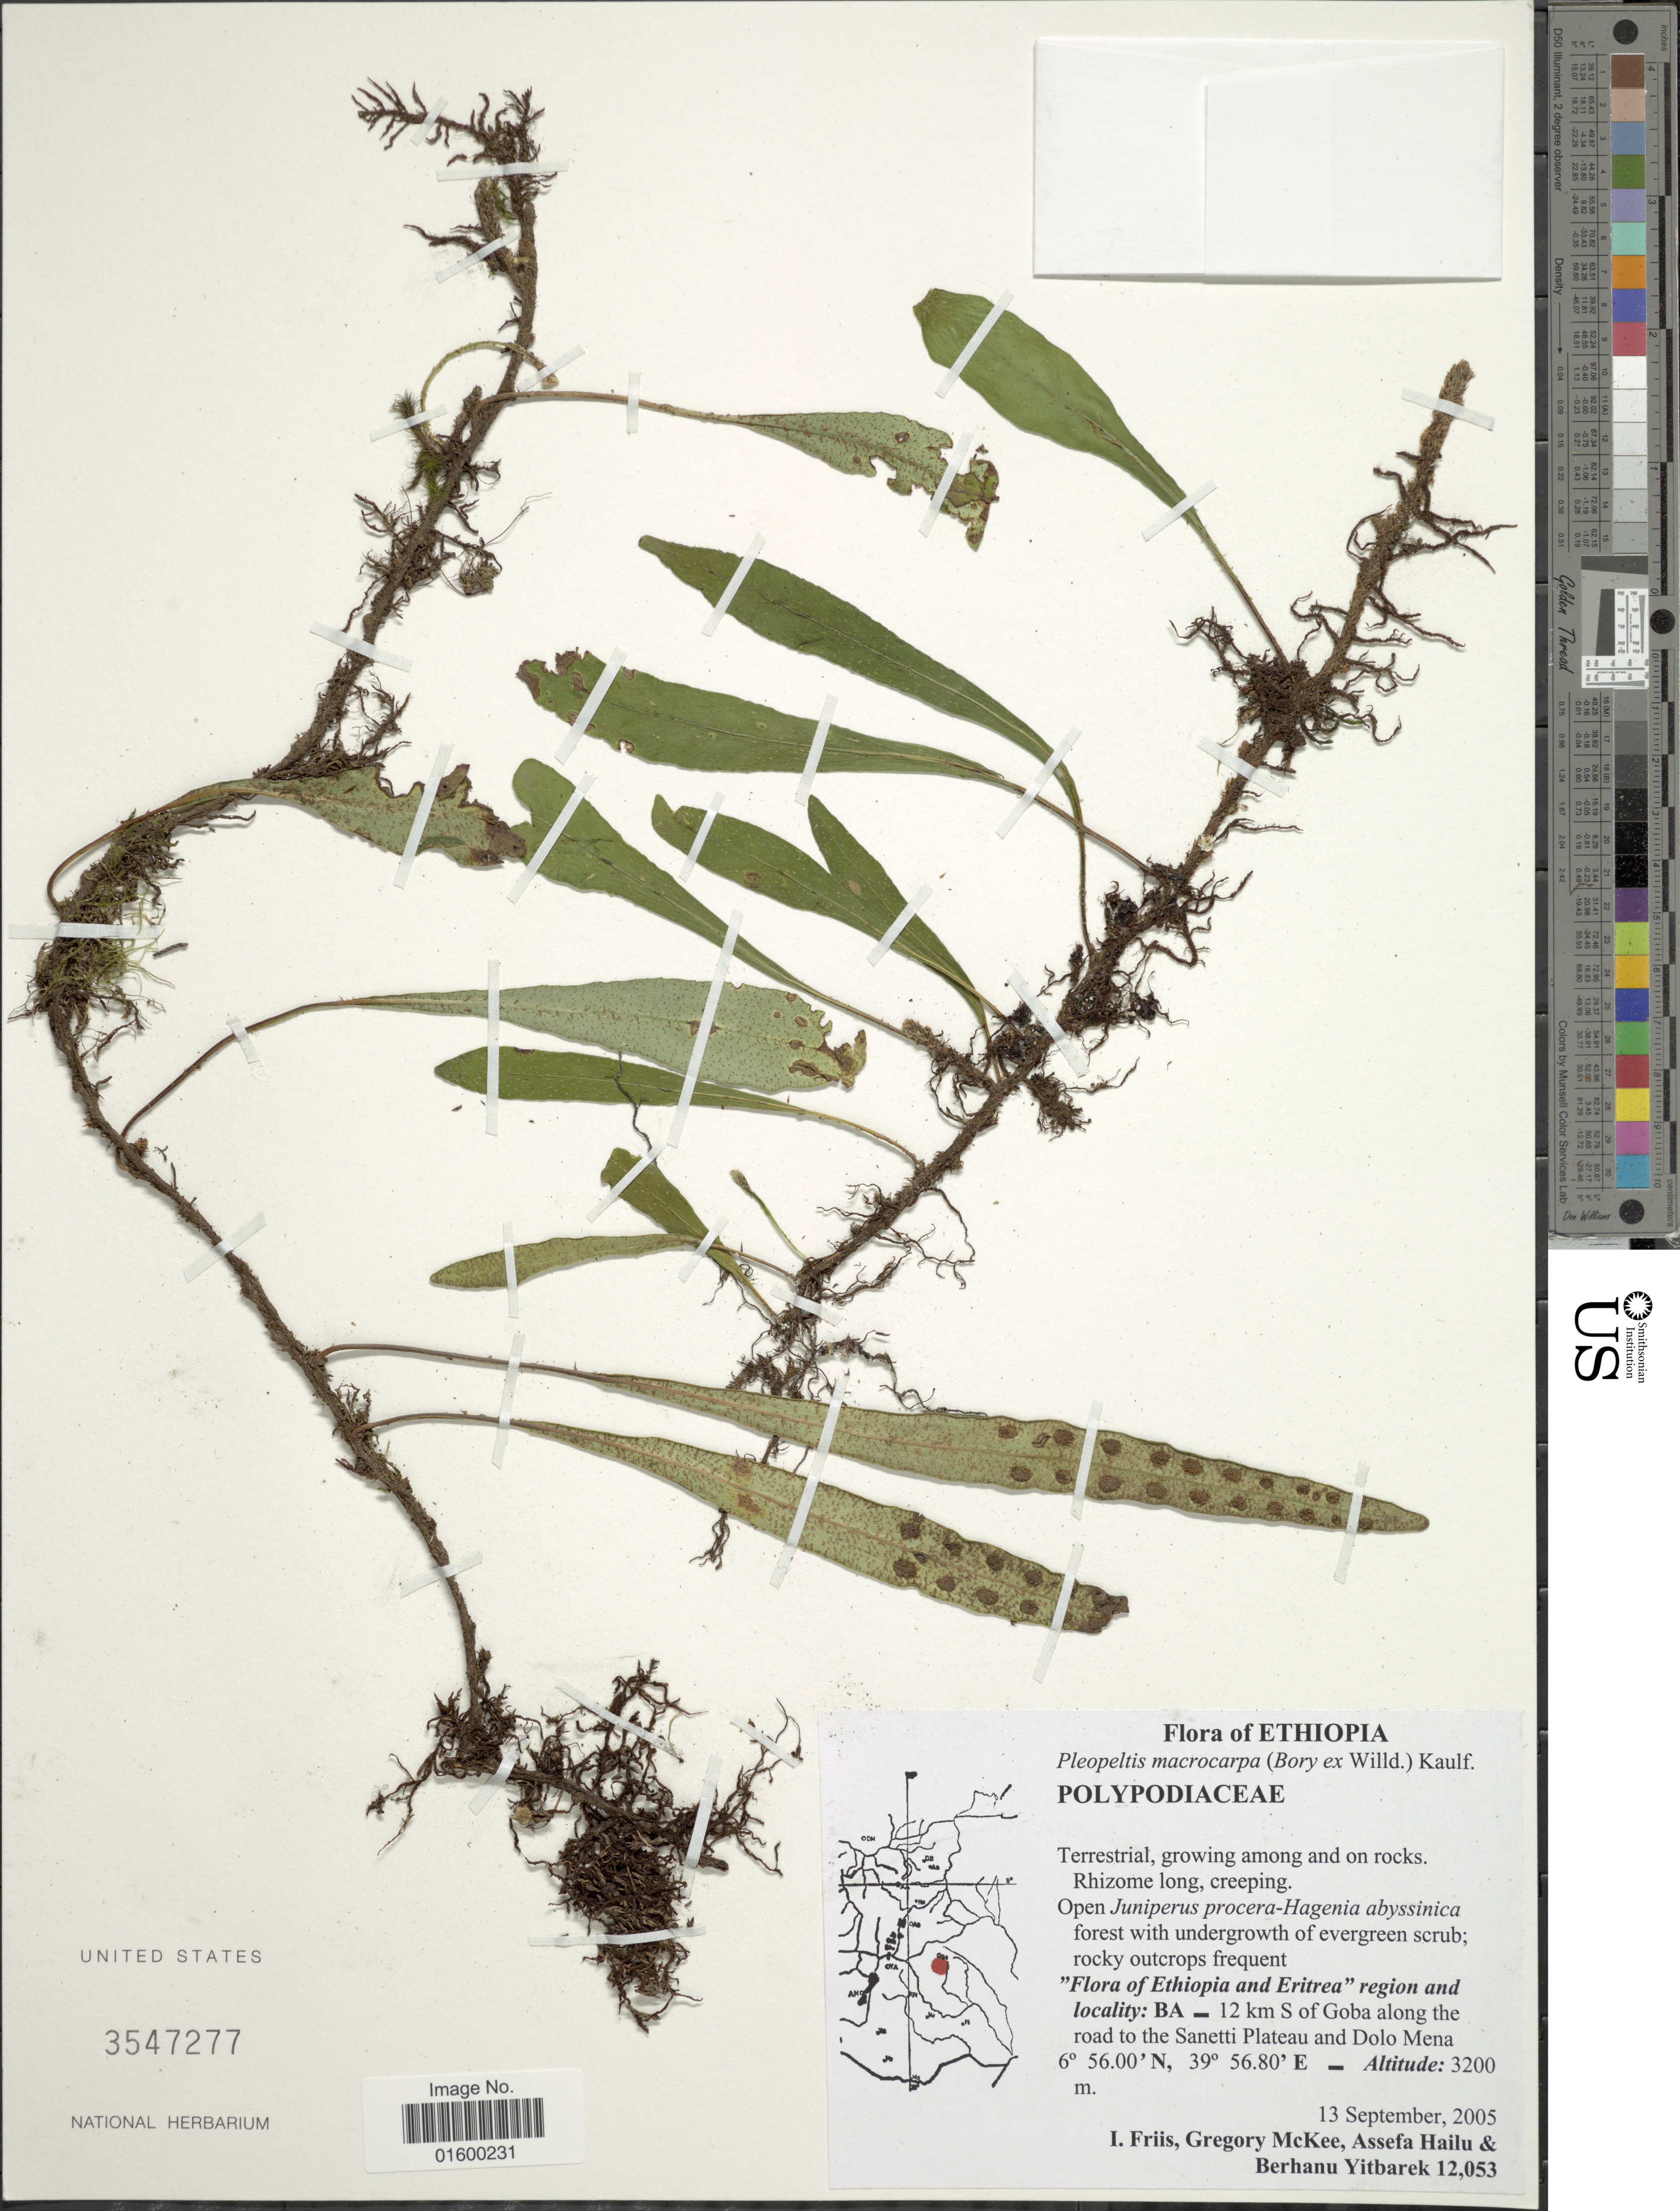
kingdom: Plantae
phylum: Tracheophyta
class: Polypodiopsida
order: Polypodiales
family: Polypodiaceae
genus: Pleopeltis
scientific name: Pleopeltis macrocarpa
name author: (Bory ex Willd.) Kaulf.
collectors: I. Friis, G. S. McKee, A. Hailu & B. Yitbarek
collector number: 12053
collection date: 2005-09-13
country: Ethiopia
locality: Ethiopia and Eritrea region, BA-12 km S of Goba along the road to the Sanetti Plateau and Dolo Mena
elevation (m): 3200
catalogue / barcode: US 3547277